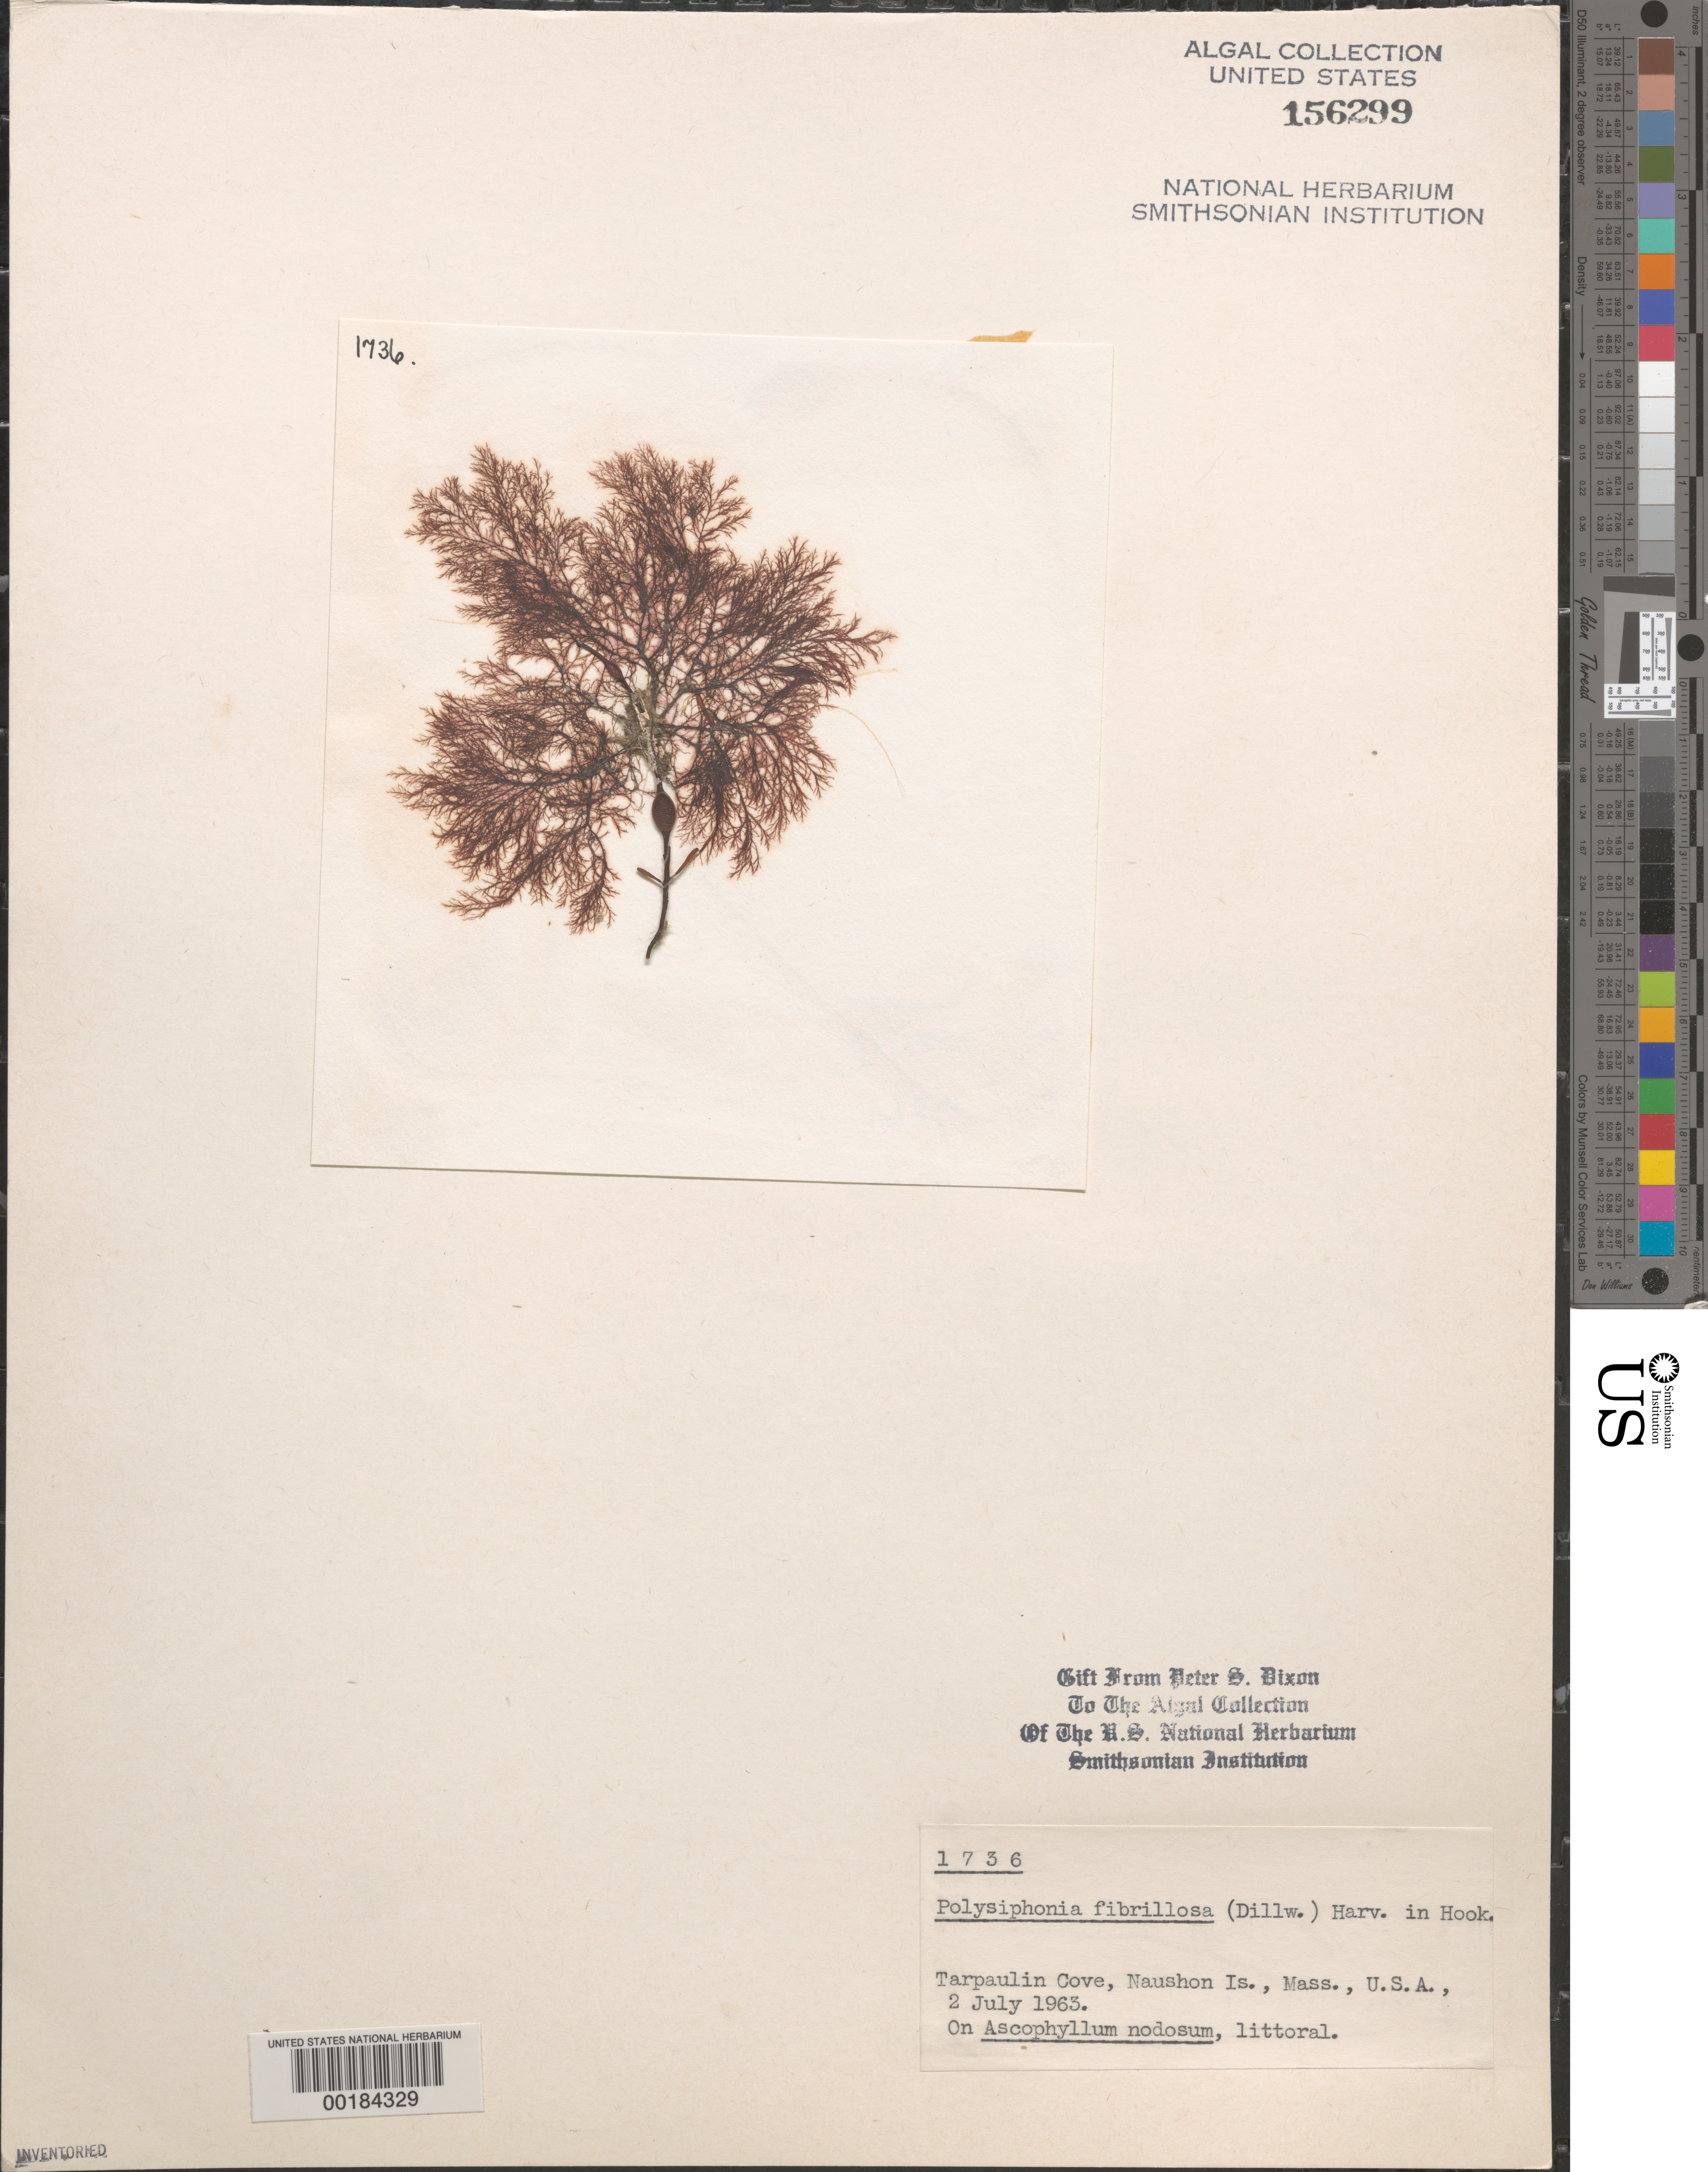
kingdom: Plantae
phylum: Rhodophyta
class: Florideophyceae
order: Ceramiales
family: Rhodomelaceae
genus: Leptosiphonia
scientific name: Leptosiphonia fibrillosa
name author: (C. Agardh) Savoie & G.W. Saunders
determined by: Algae name updating Project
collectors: P. S. Dixon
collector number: PSD 1736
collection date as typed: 02 Jul 1963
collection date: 1963-07-02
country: United States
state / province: Massachusetts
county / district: Dukes County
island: Naushon Island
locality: Tarpaulin Cove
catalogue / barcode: US 156299